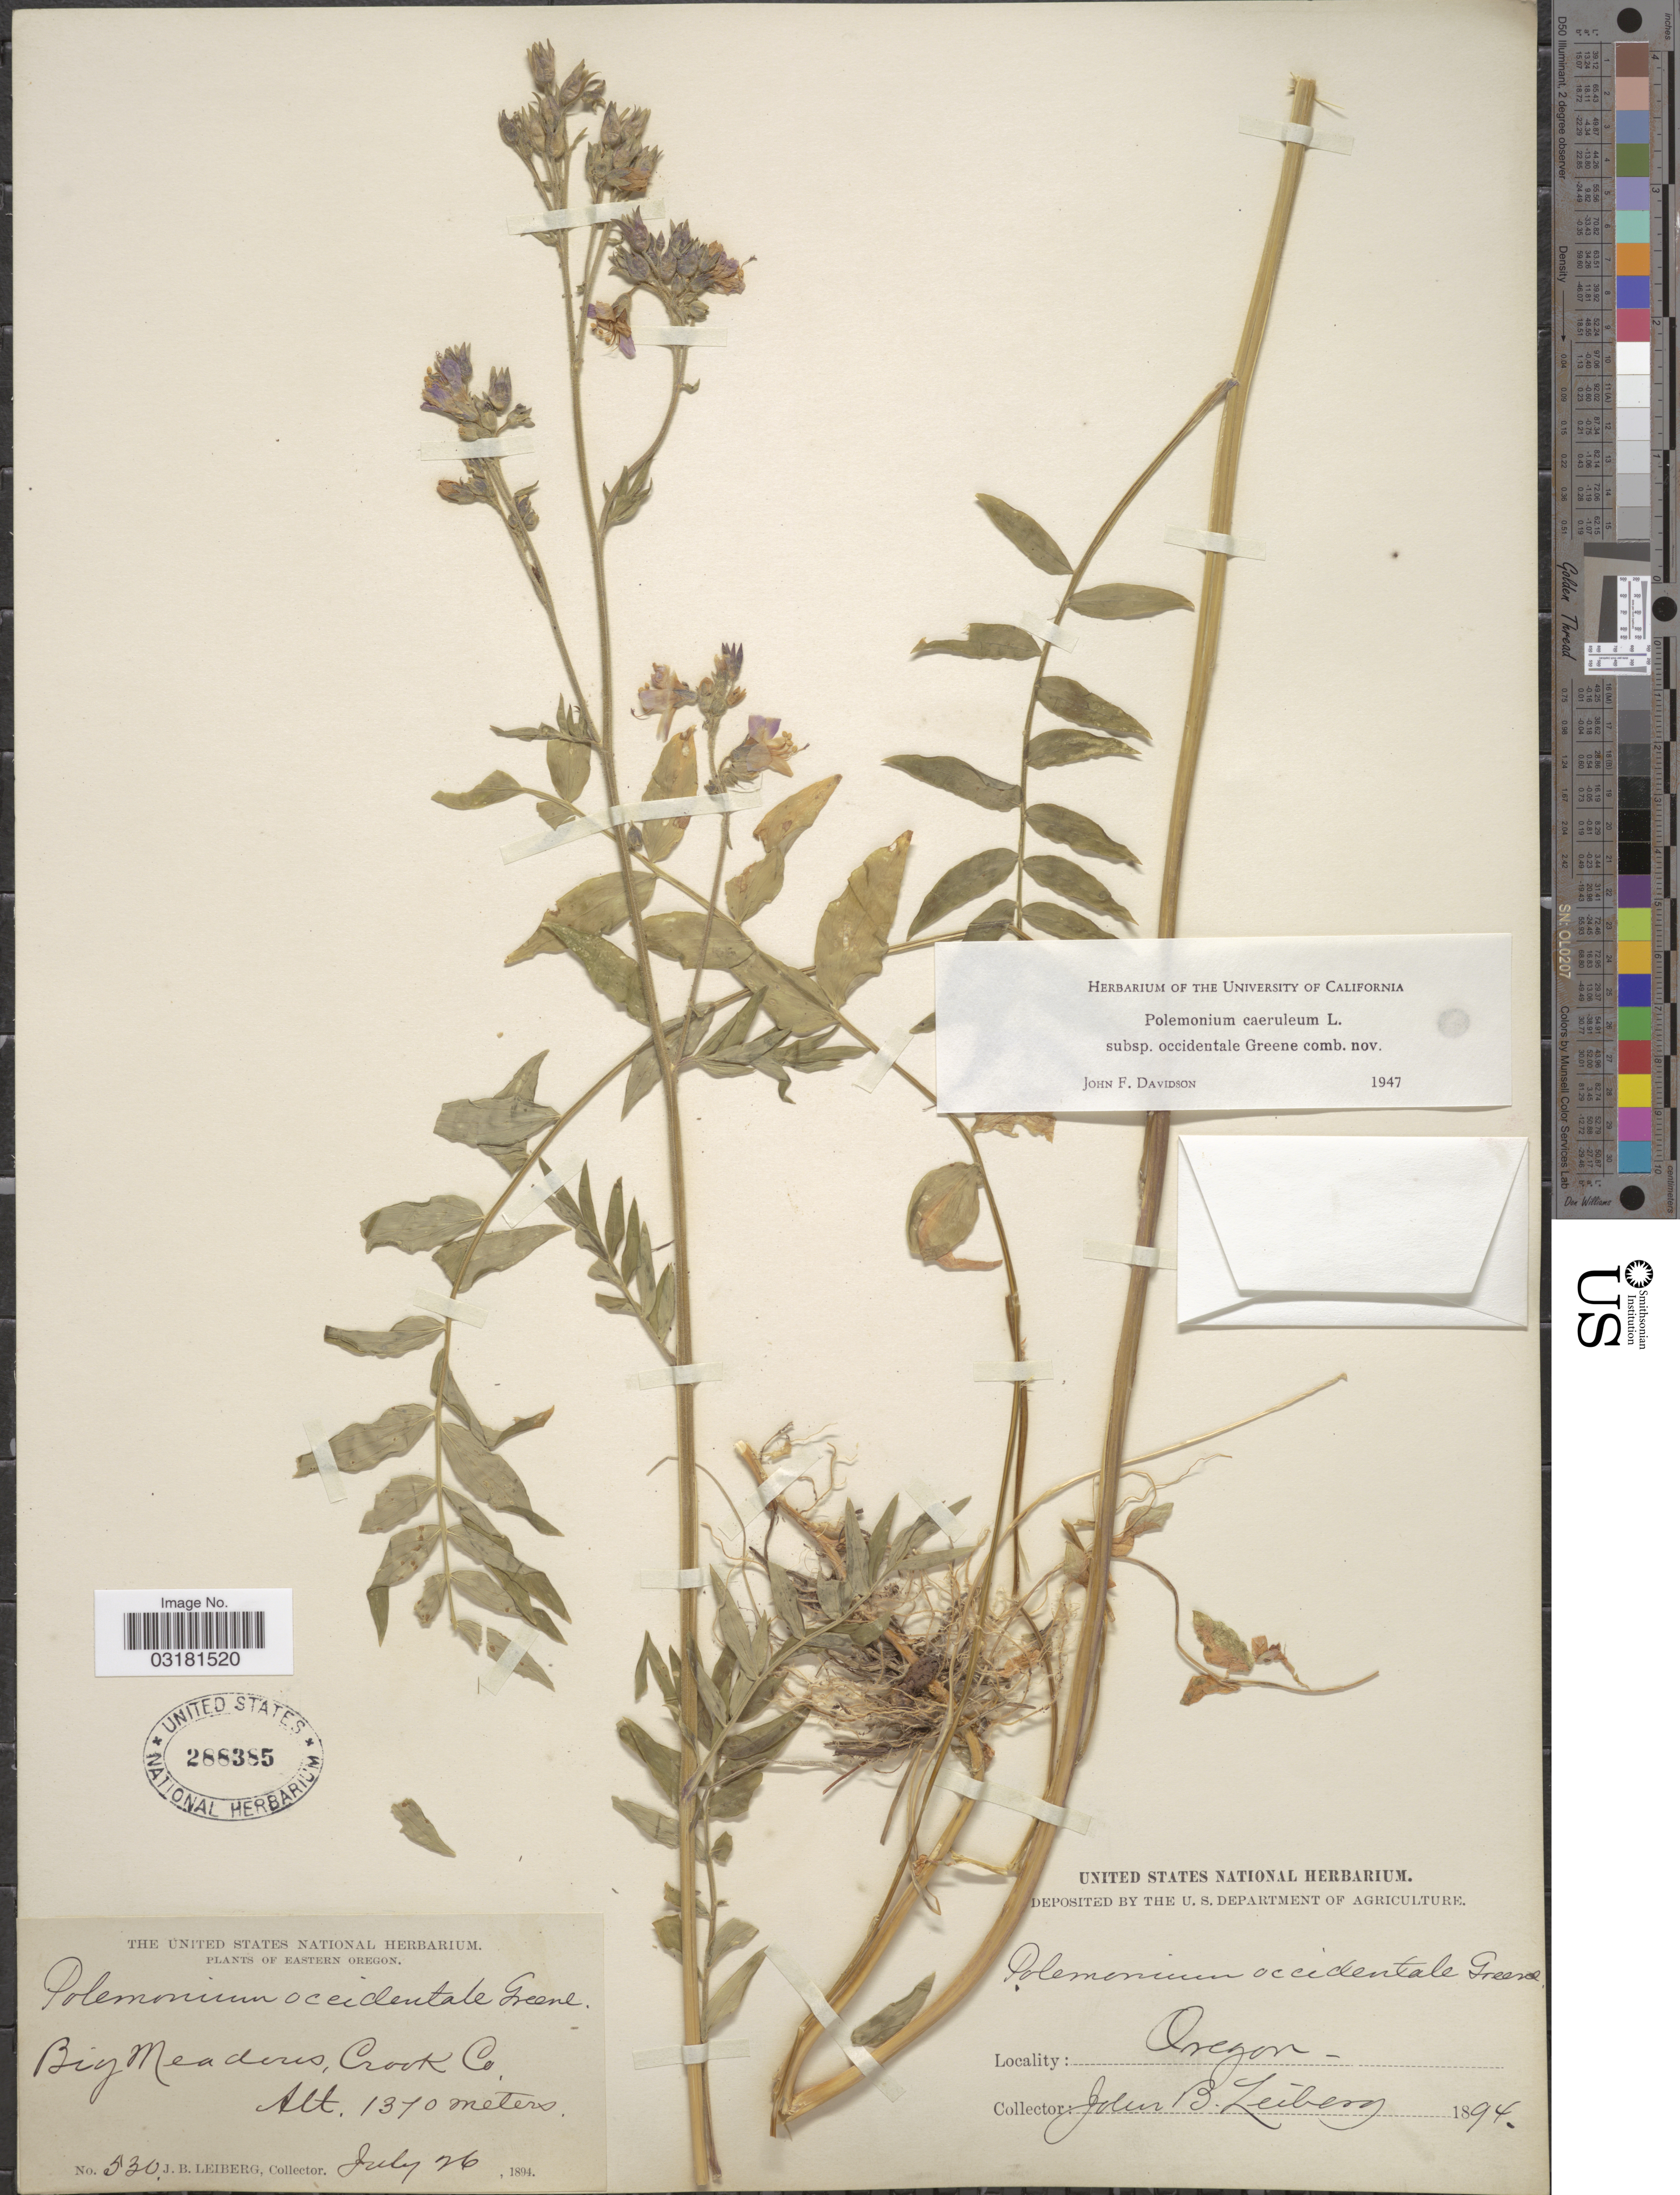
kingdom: Plantae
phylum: Tracheophyta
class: Magnoliopsida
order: Ericales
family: Polemoniaceae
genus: Polemonium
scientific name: Polemonium occidentale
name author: Greene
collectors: J. B. Leiberg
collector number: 530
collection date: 1894-07-26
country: United States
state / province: Oregon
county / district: Crook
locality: Eastern Oregon. Big Meadows, Crook Co.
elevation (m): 1370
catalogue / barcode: US 288385